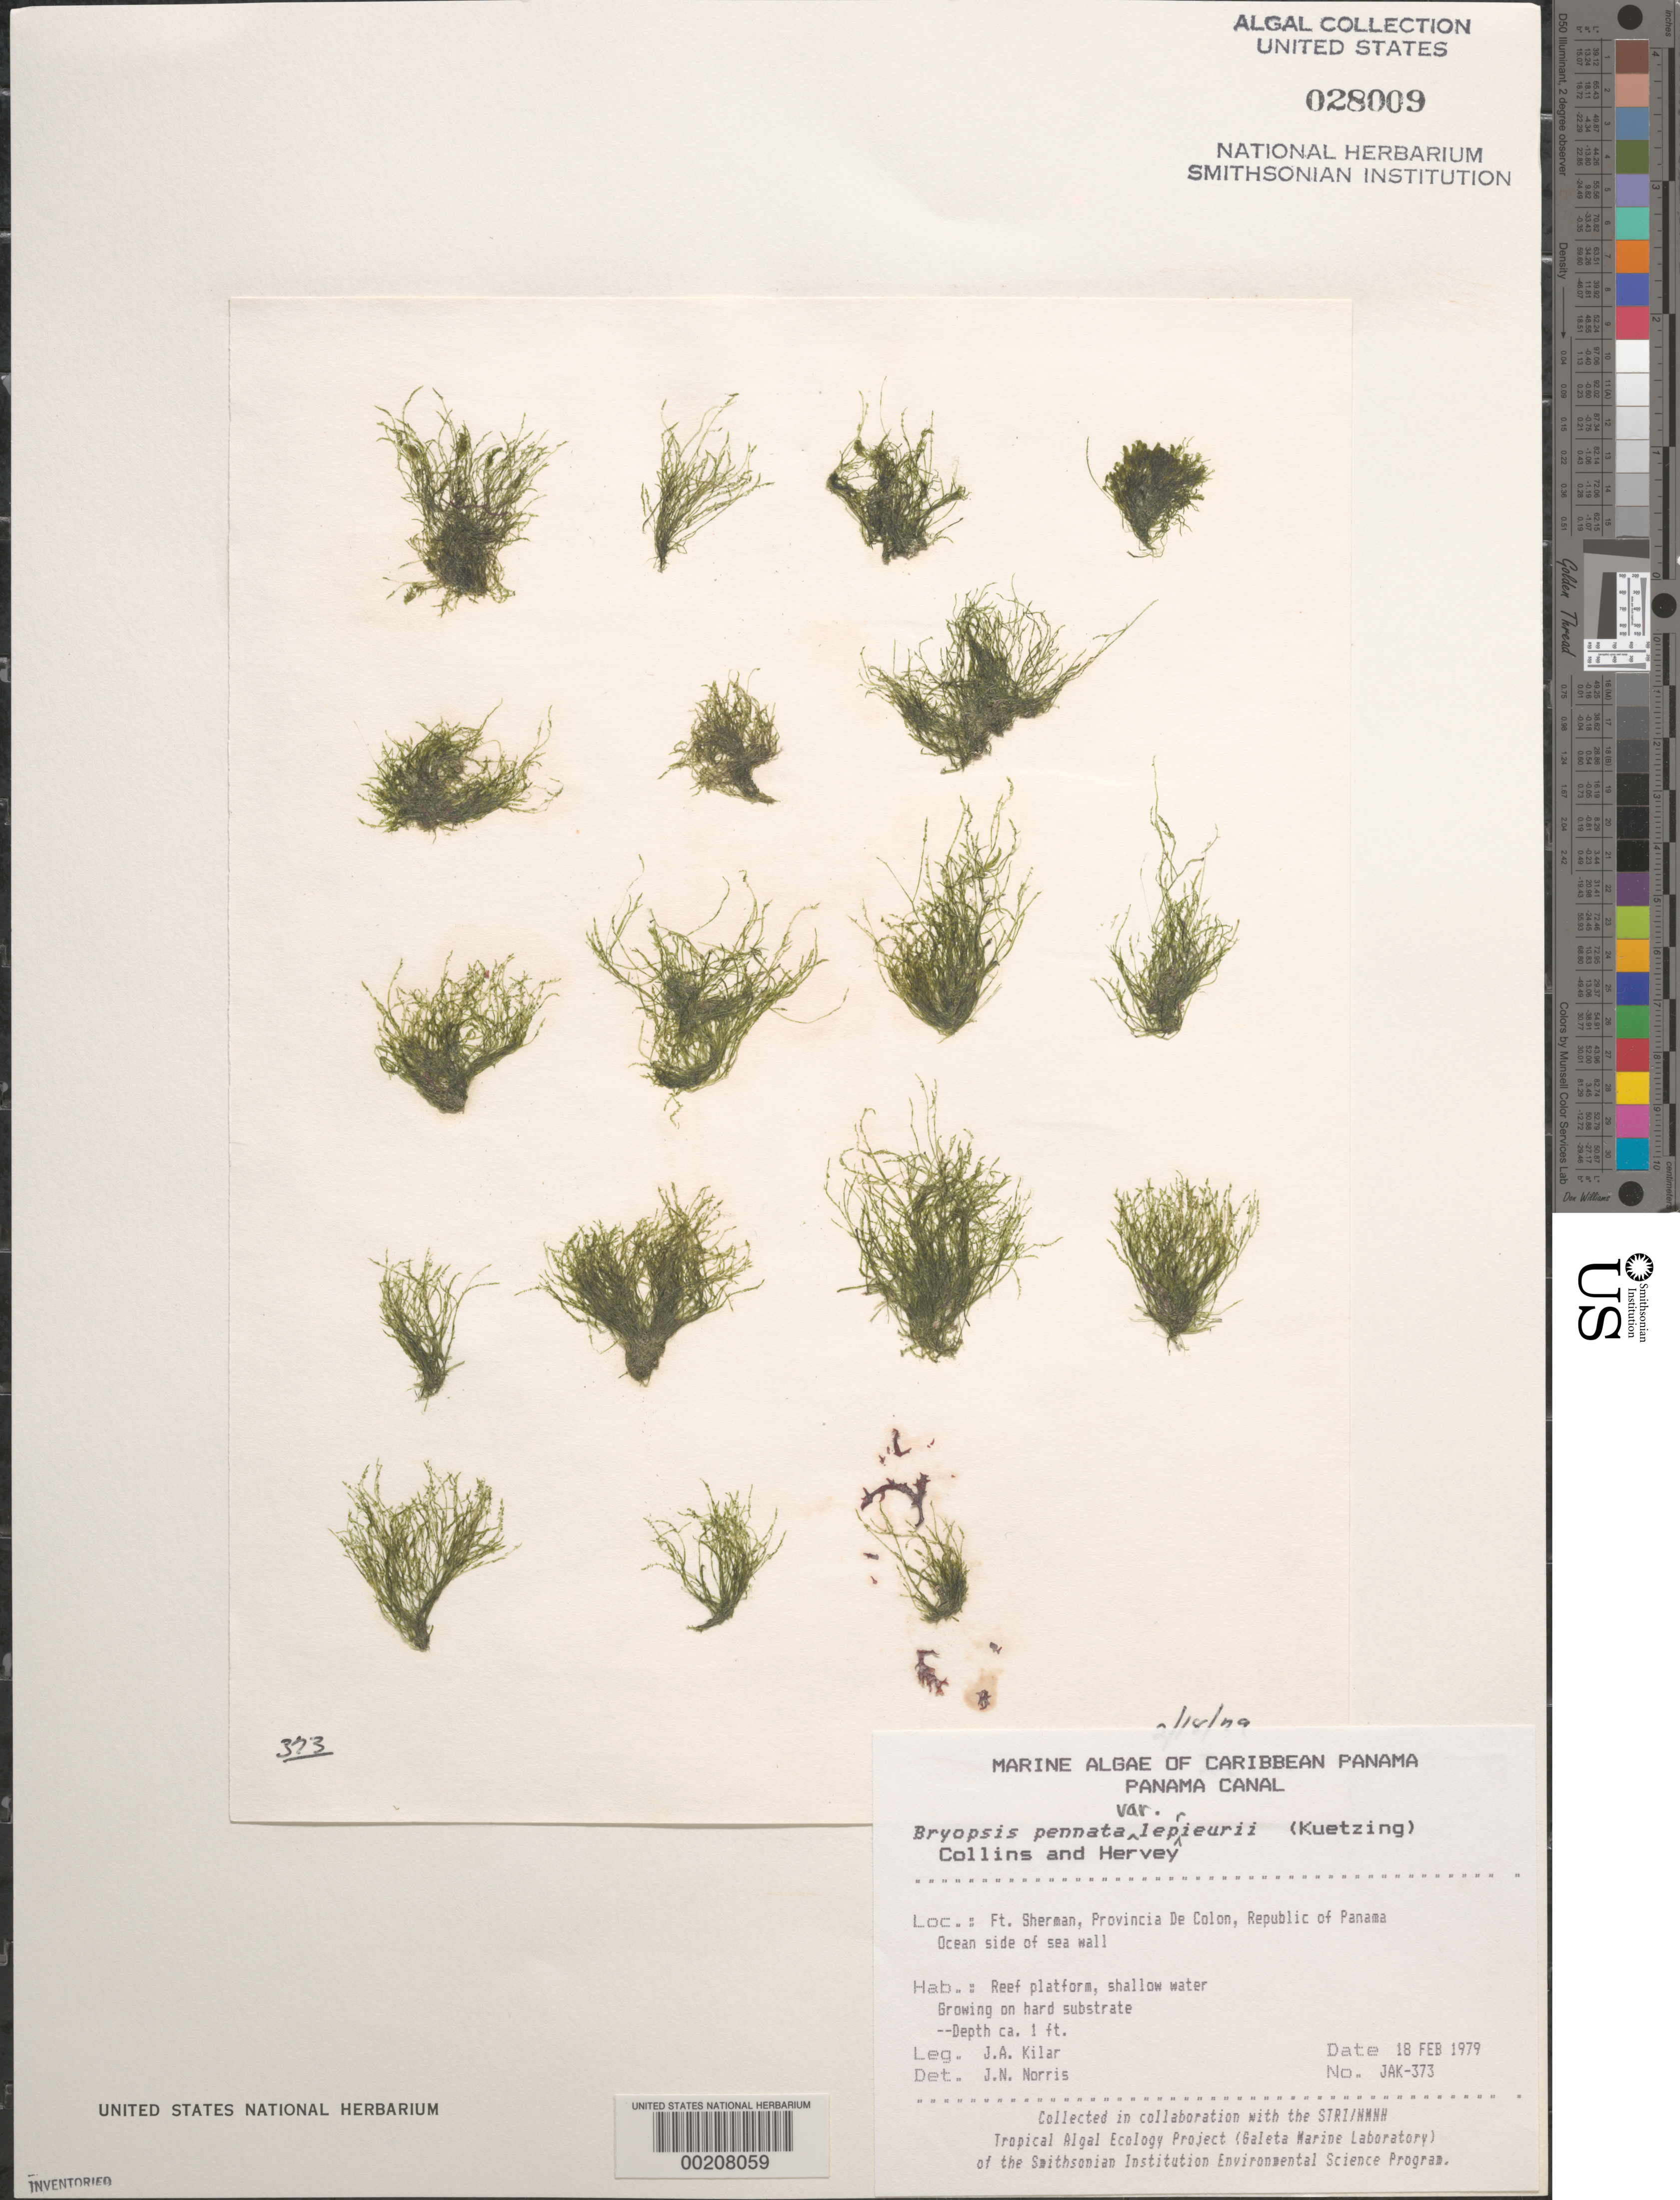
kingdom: Plantae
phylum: Chlorophyta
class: Ulvophyceae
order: Bryopsidales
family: Bryopsidaceae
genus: Bryopsis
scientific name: Bryopsis pennata var. leprieurii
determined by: Norris, James N.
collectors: J. A. Kilar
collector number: JAK-373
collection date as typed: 18 Feb 1979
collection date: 1979-02-18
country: Panama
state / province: Colón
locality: Fort Sherman, Canal Zone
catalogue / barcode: US 28009